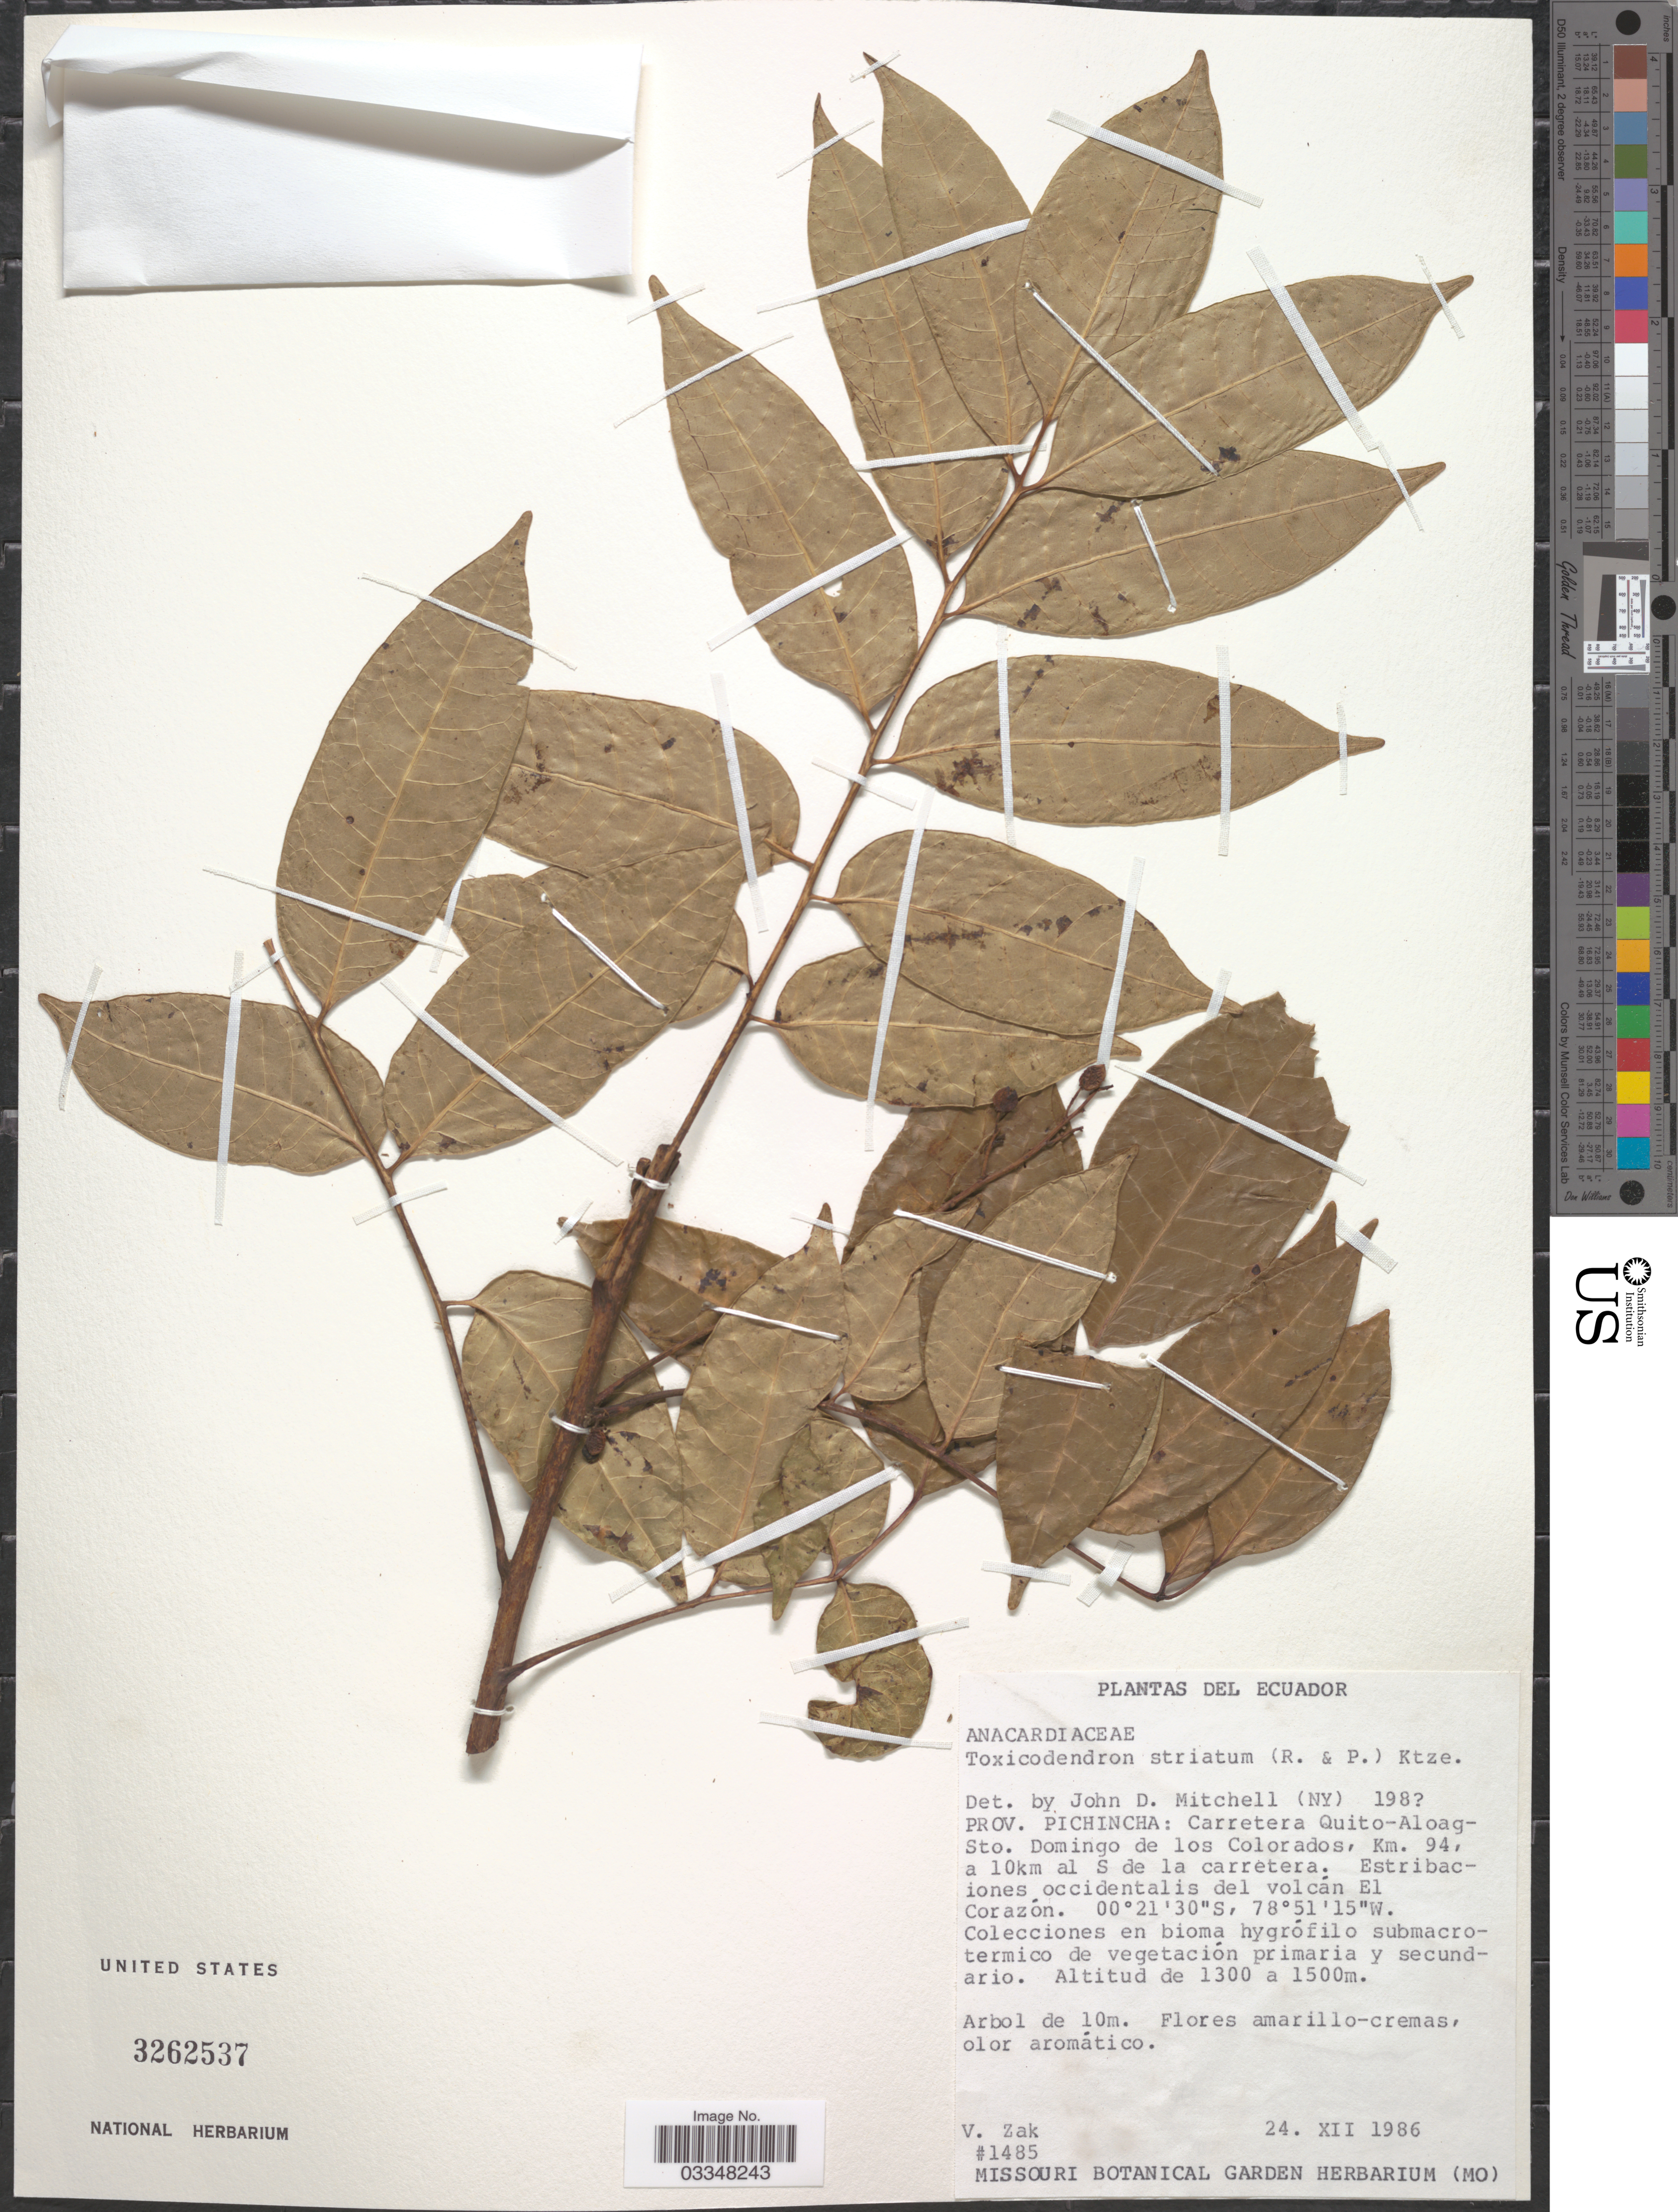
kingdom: Plantae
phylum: Tracheophyta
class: Magnoliopsida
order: Sapindales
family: Anacardiaceae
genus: Toxicodendron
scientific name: Toxicodendron striatum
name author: (Ruiz & Pav.) Kuntze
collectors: V. Zak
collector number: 1485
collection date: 1986-12-24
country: Ecuador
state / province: Pichincha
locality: Carretera Quito-Aloag-Sto. Domingo de los Colorados, Km. 94, a 10km al S de la carretera. Estribaciones occidentalis del volcán El Corazón.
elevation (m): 1300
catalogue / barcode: US 3262537